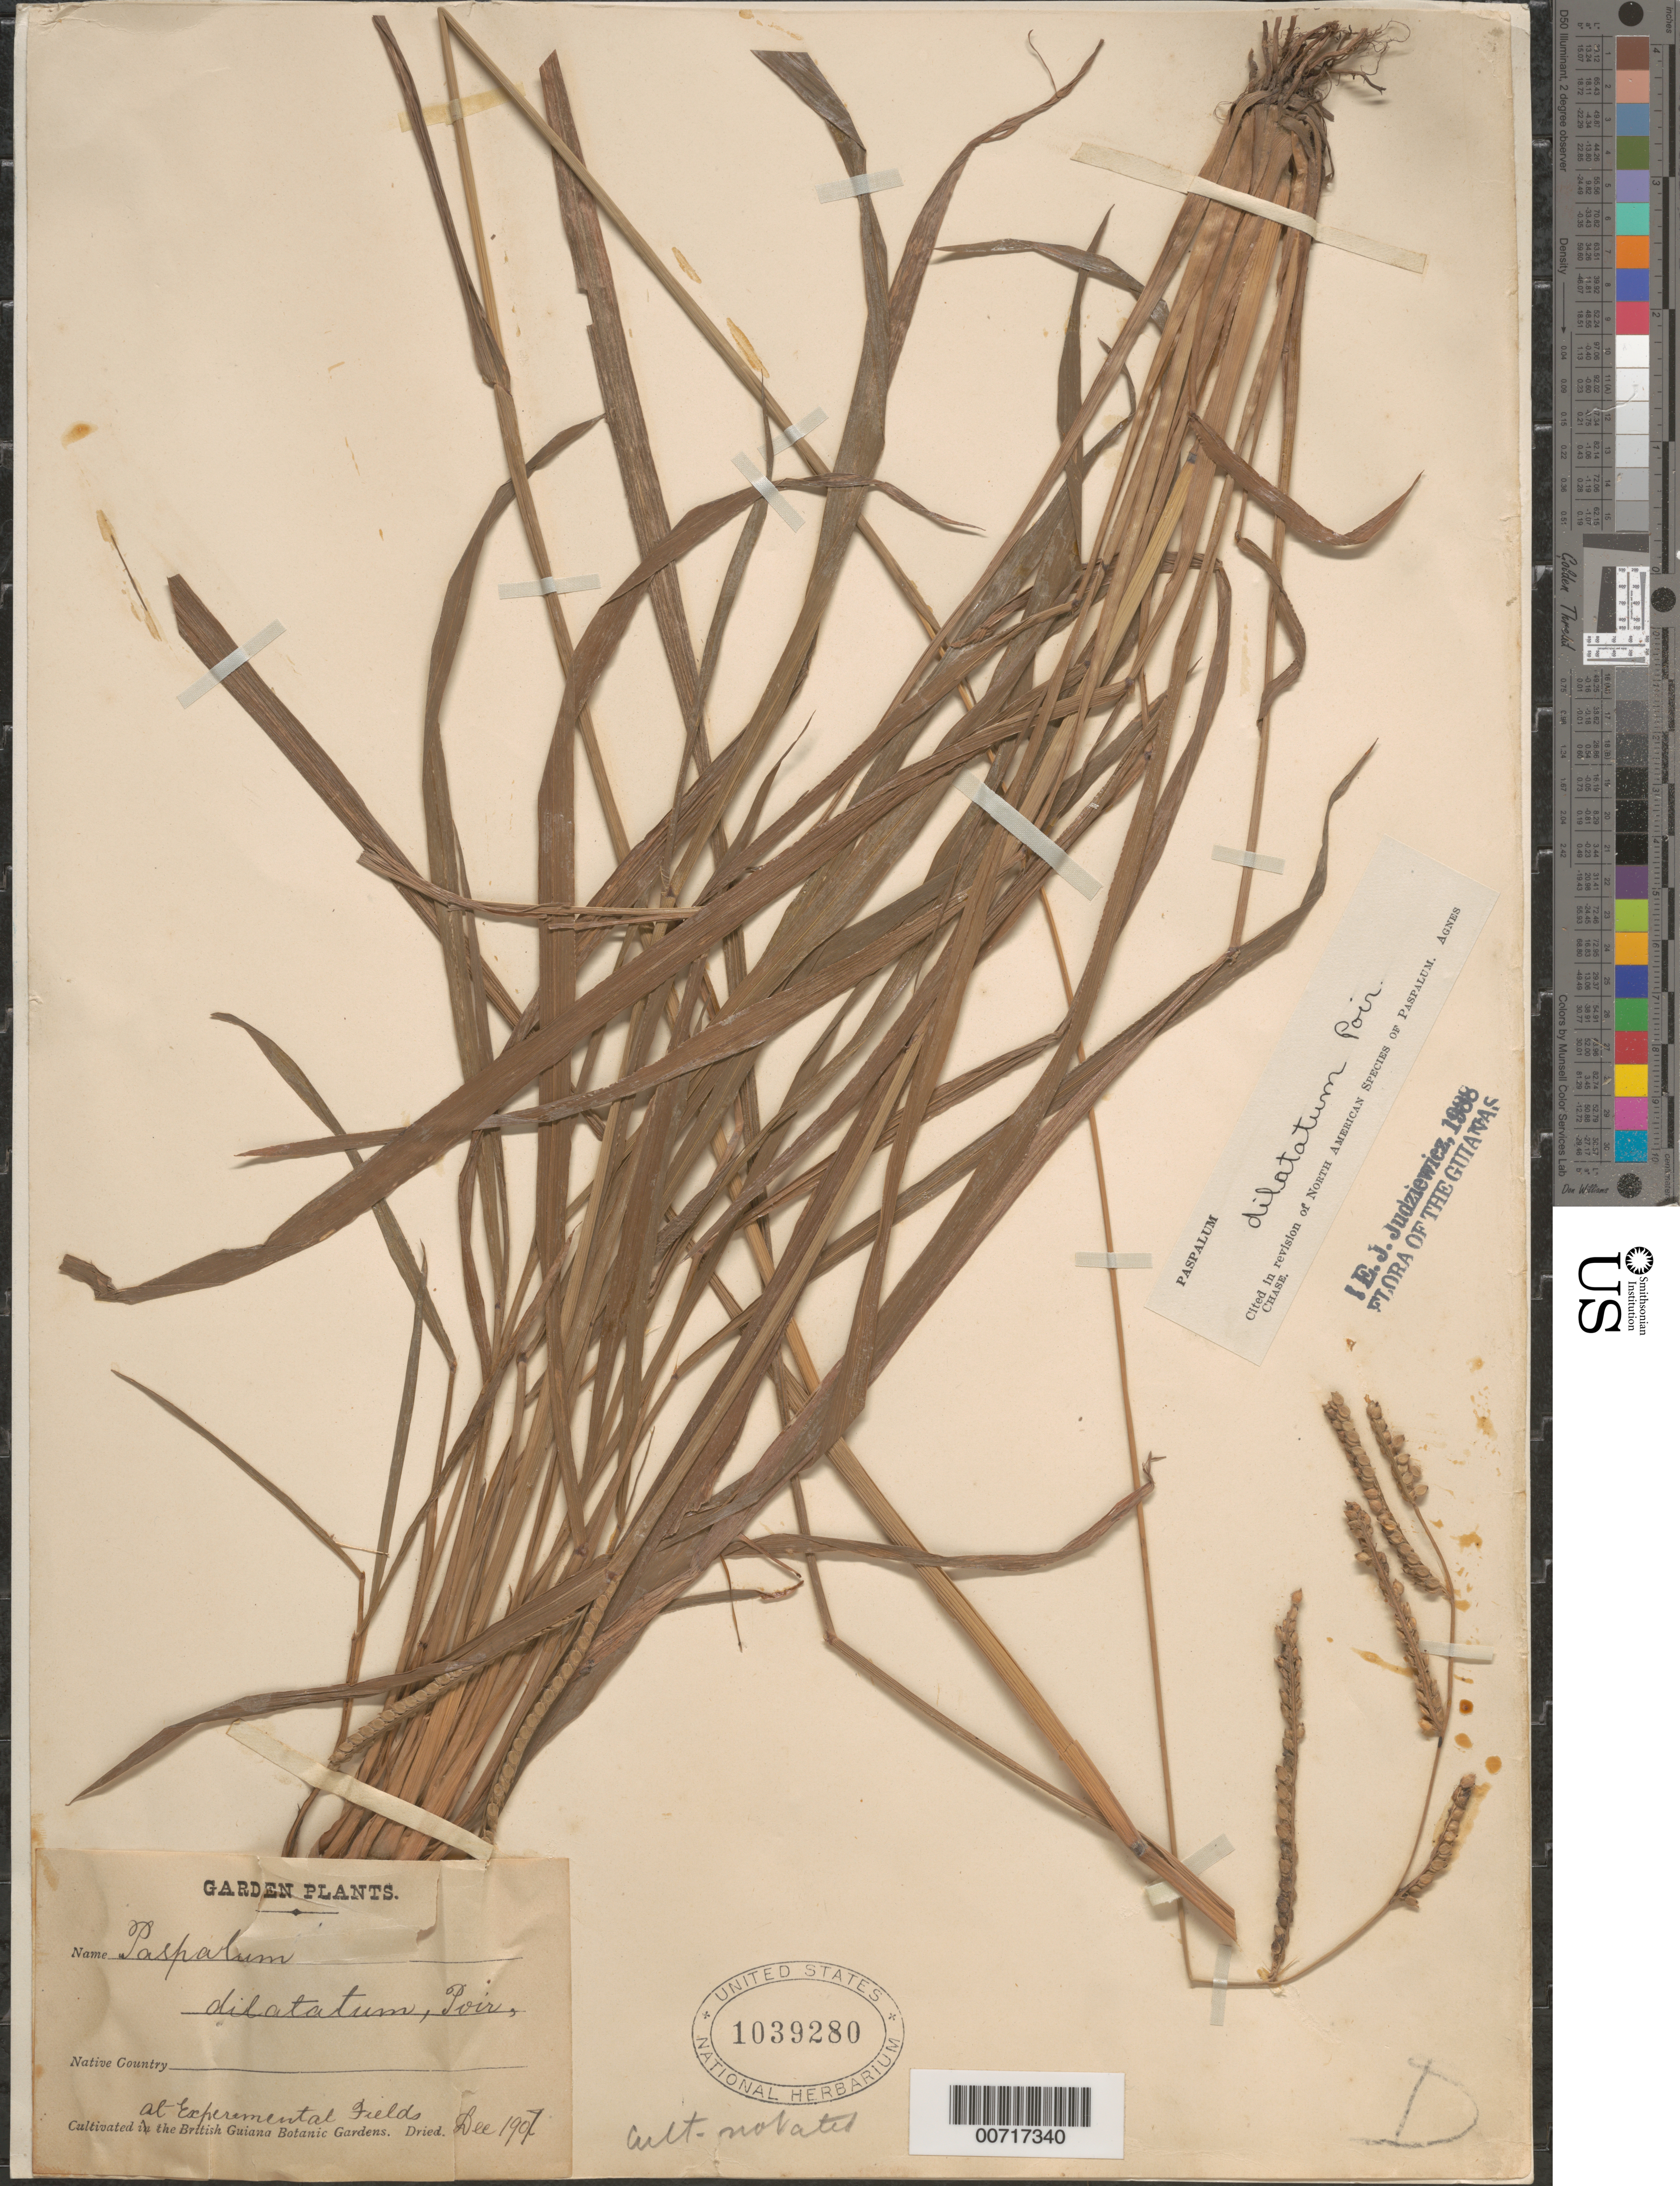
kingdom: Plantae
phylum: Tracheophyta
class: Liliopsida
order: Poales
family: Poaceae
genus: Paspalum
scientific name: Paspalum dilatatum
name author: Poir.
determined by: Judziewicz, E. J.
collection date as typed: Dec-07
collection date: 2007-12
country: Guyana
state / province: Demerara-Mahaica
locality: British Guiana Botanic Gardens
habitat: Experimental fields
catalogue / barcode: US 1039280